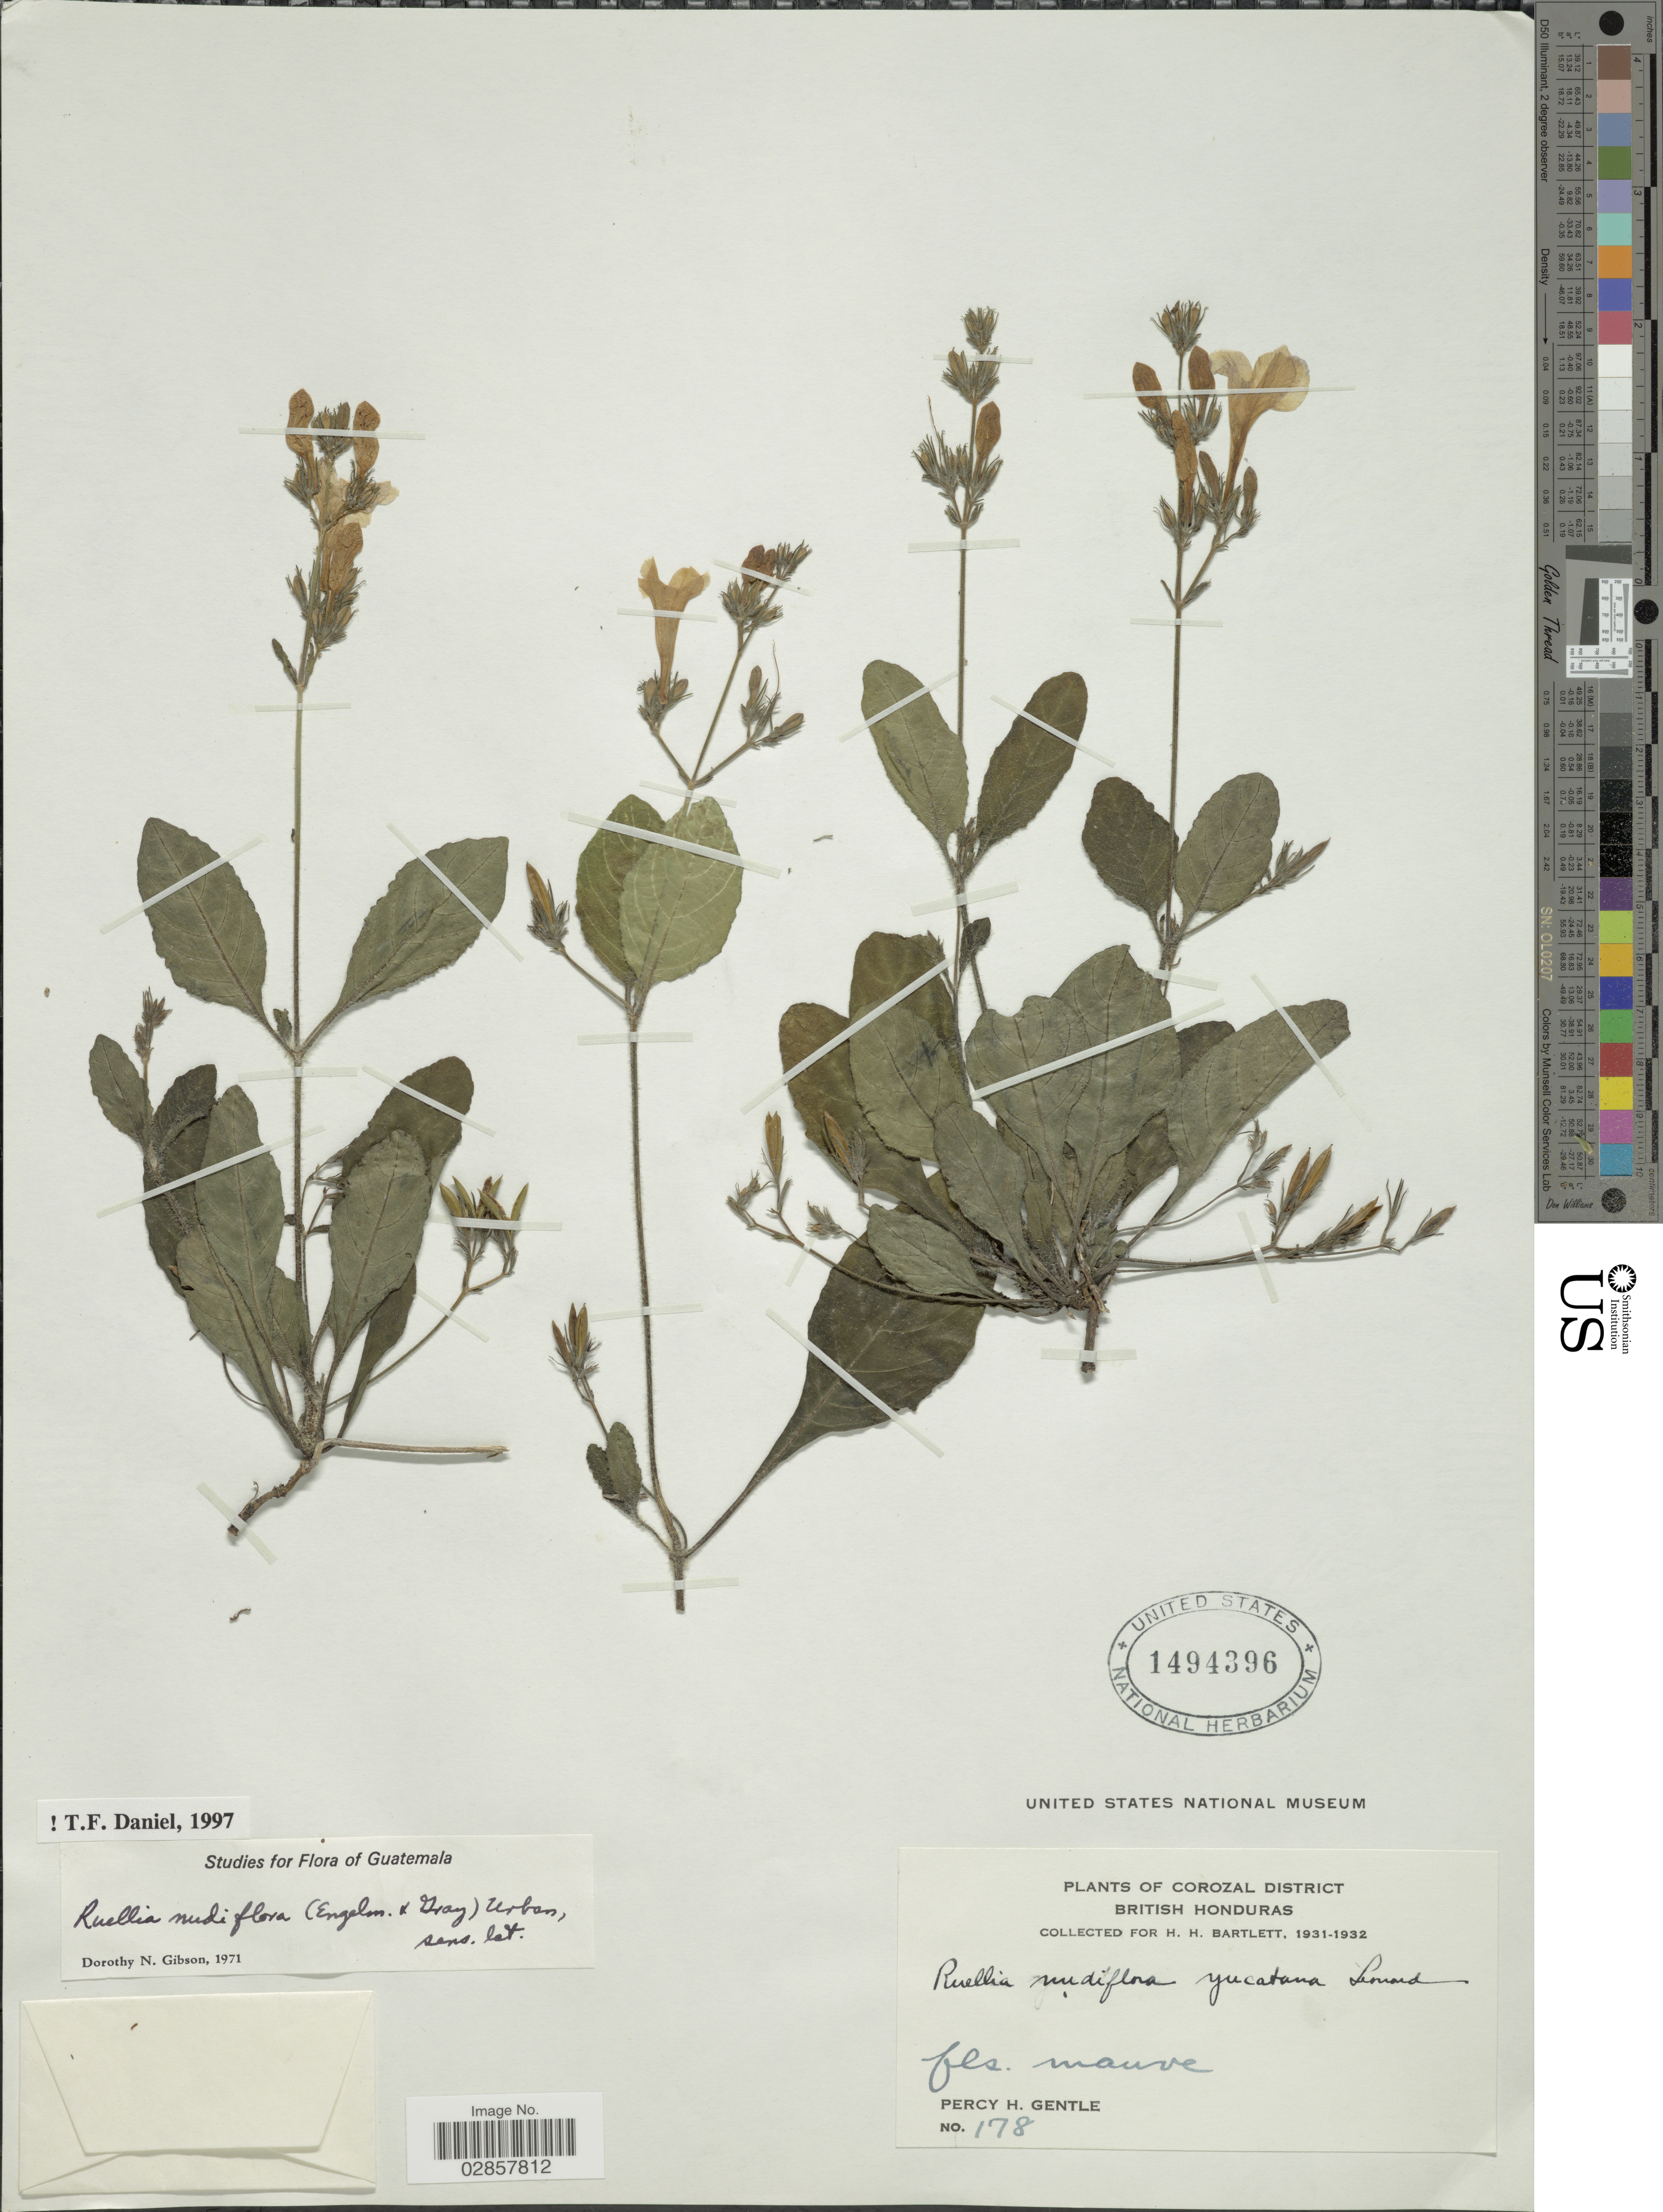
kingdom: Plantae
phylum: Tracheophyta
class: Magnoliopsida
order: Lamiales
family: Acanthaceae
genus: Ruellia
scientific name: Ruellia nudiflora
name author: (Engelm. & A. Gray) Urb.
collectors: P. H. Gentle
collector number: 178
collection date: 1931/1932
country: Belize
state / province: Corozal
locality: Corozal District. British Honduras.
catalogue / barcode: US 1494396